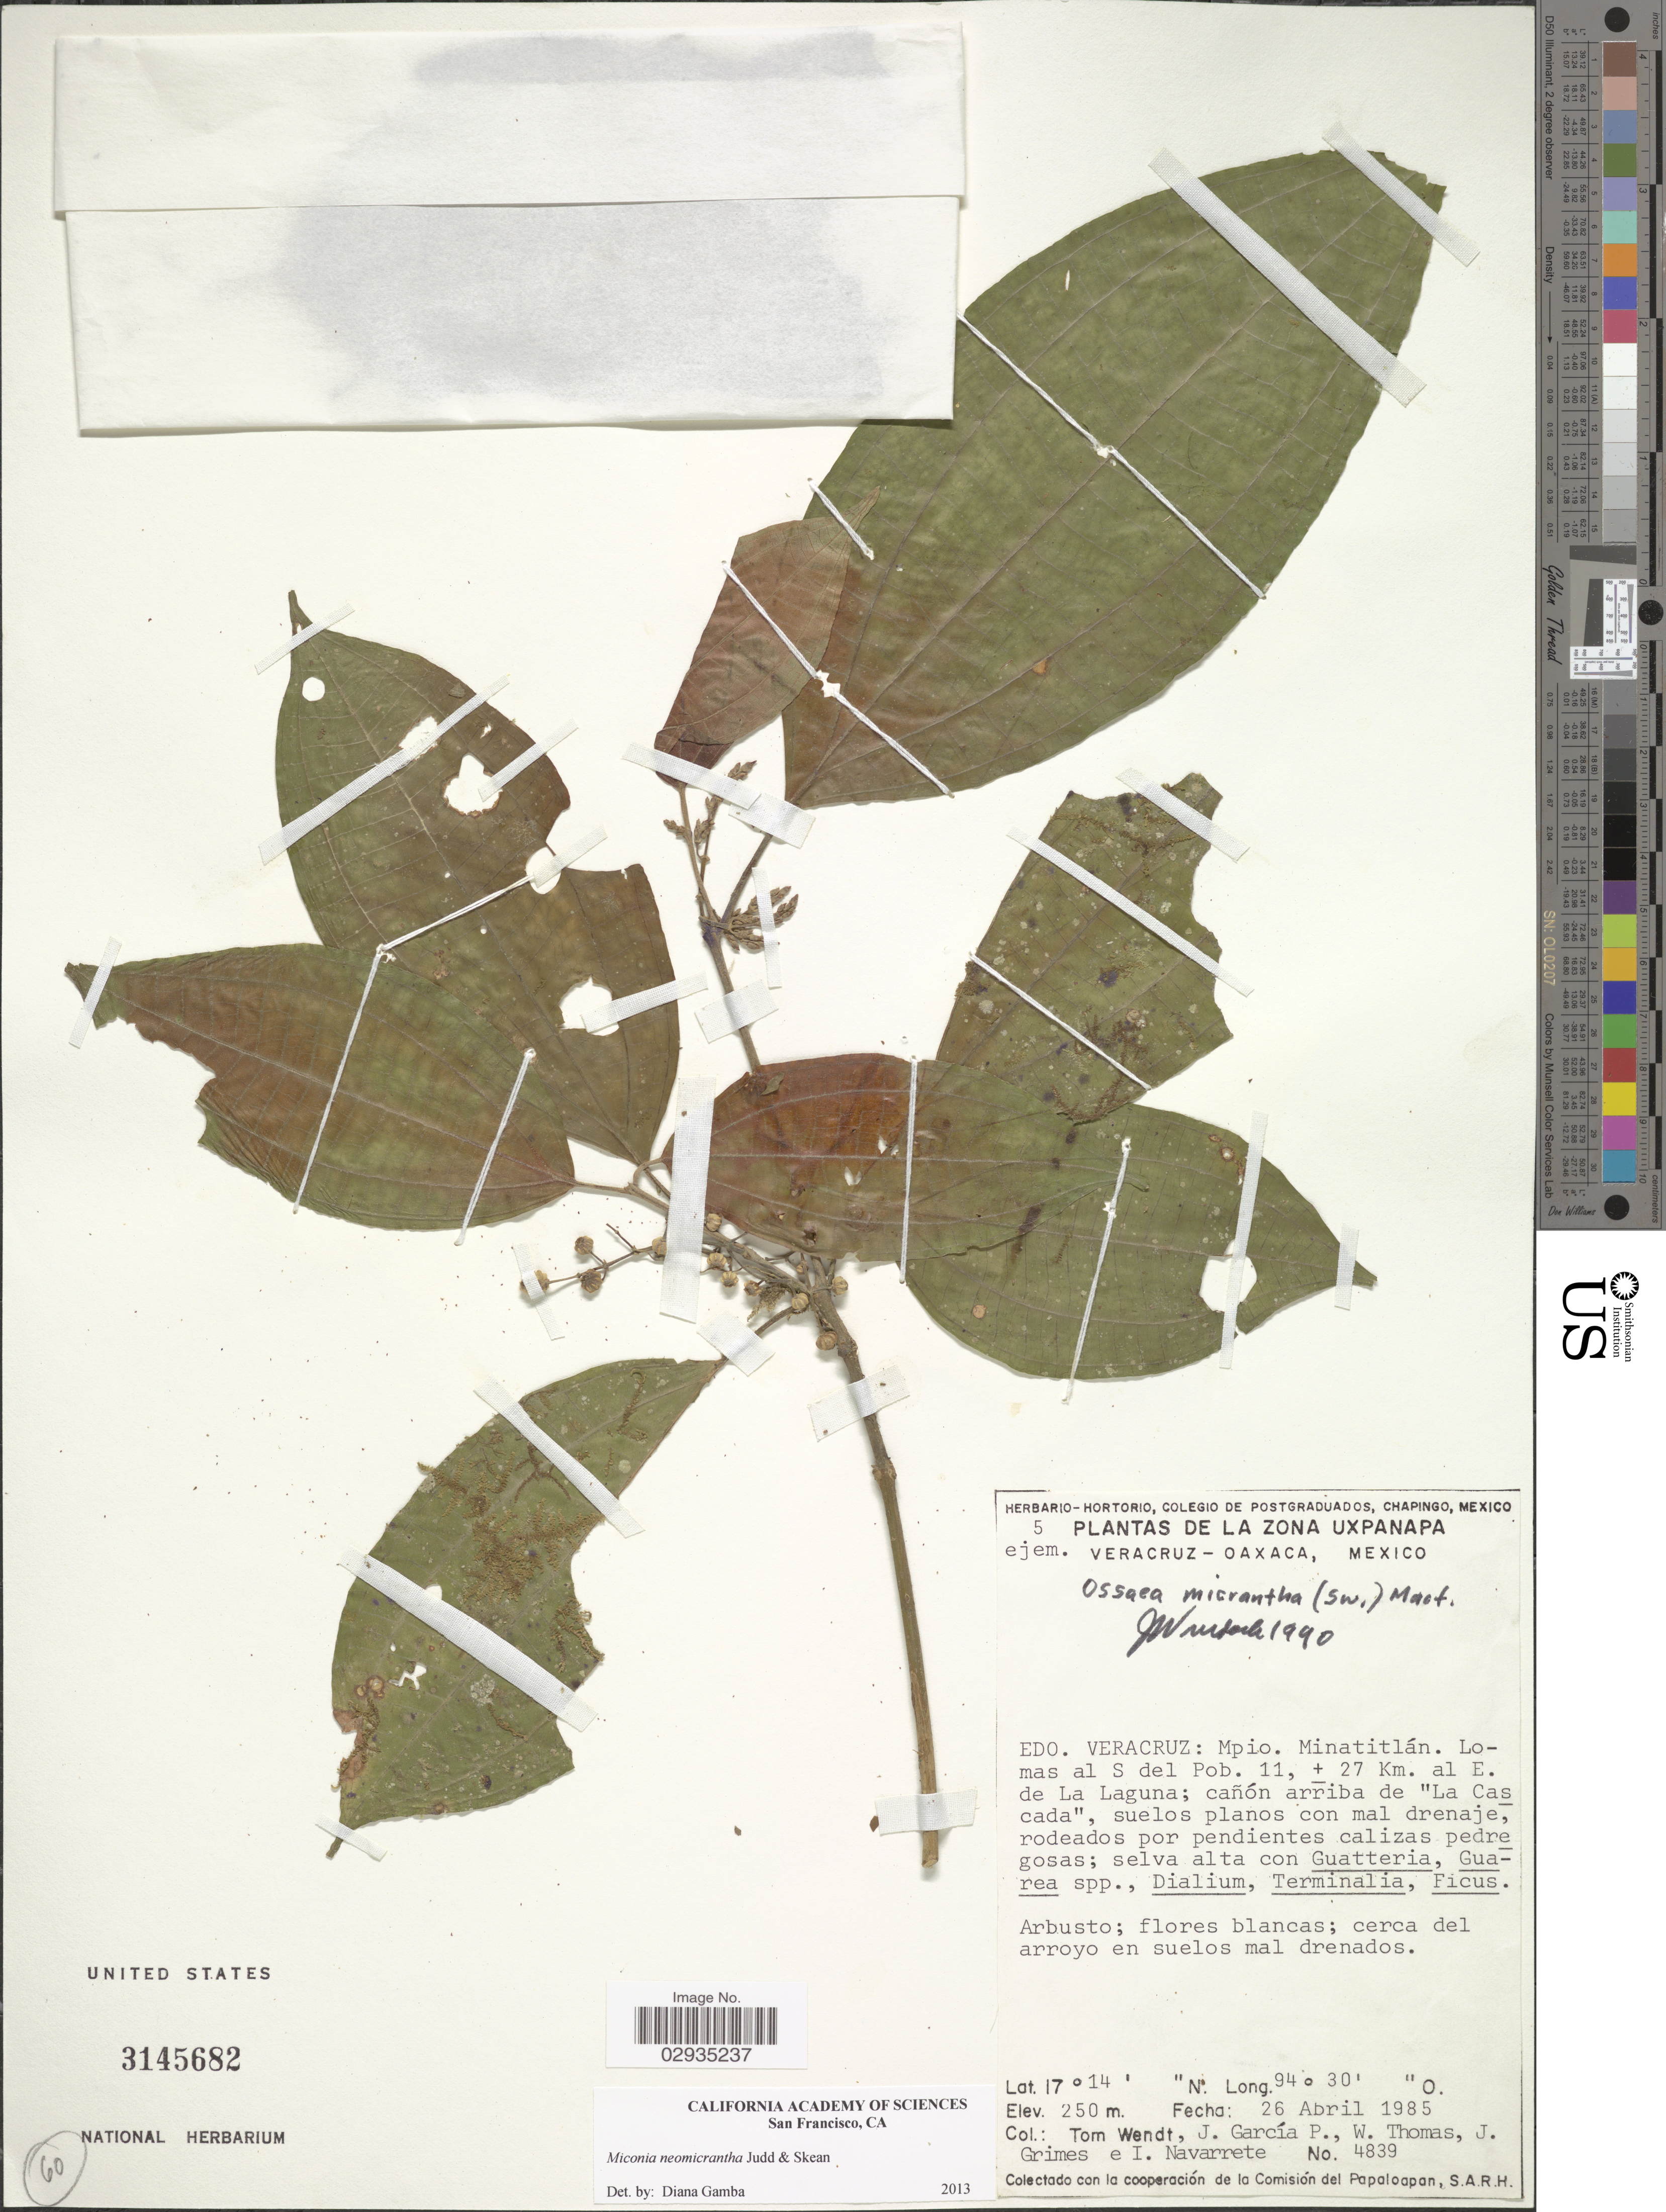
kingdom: Plantae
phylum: Tracheophyta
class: Magnoliopsida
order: Myrtales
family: Melastomataceae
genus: Miconia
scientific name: Miconia neomicrantha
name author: Judd & Skean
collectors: T. L. Wendt, J. García P., W. Thomas, J. Grimes & I. Navarrete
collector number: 4839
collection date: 1985-04-26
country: Mexico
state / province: Veracruz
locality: Edo. Veracruz, Mpio. Minatitlán, Lomas al S del Pob. 11, ±27 Km. al E. de La Laguna, cañón arriba de "La Cascada".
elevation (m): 250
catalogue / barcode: US 3145682